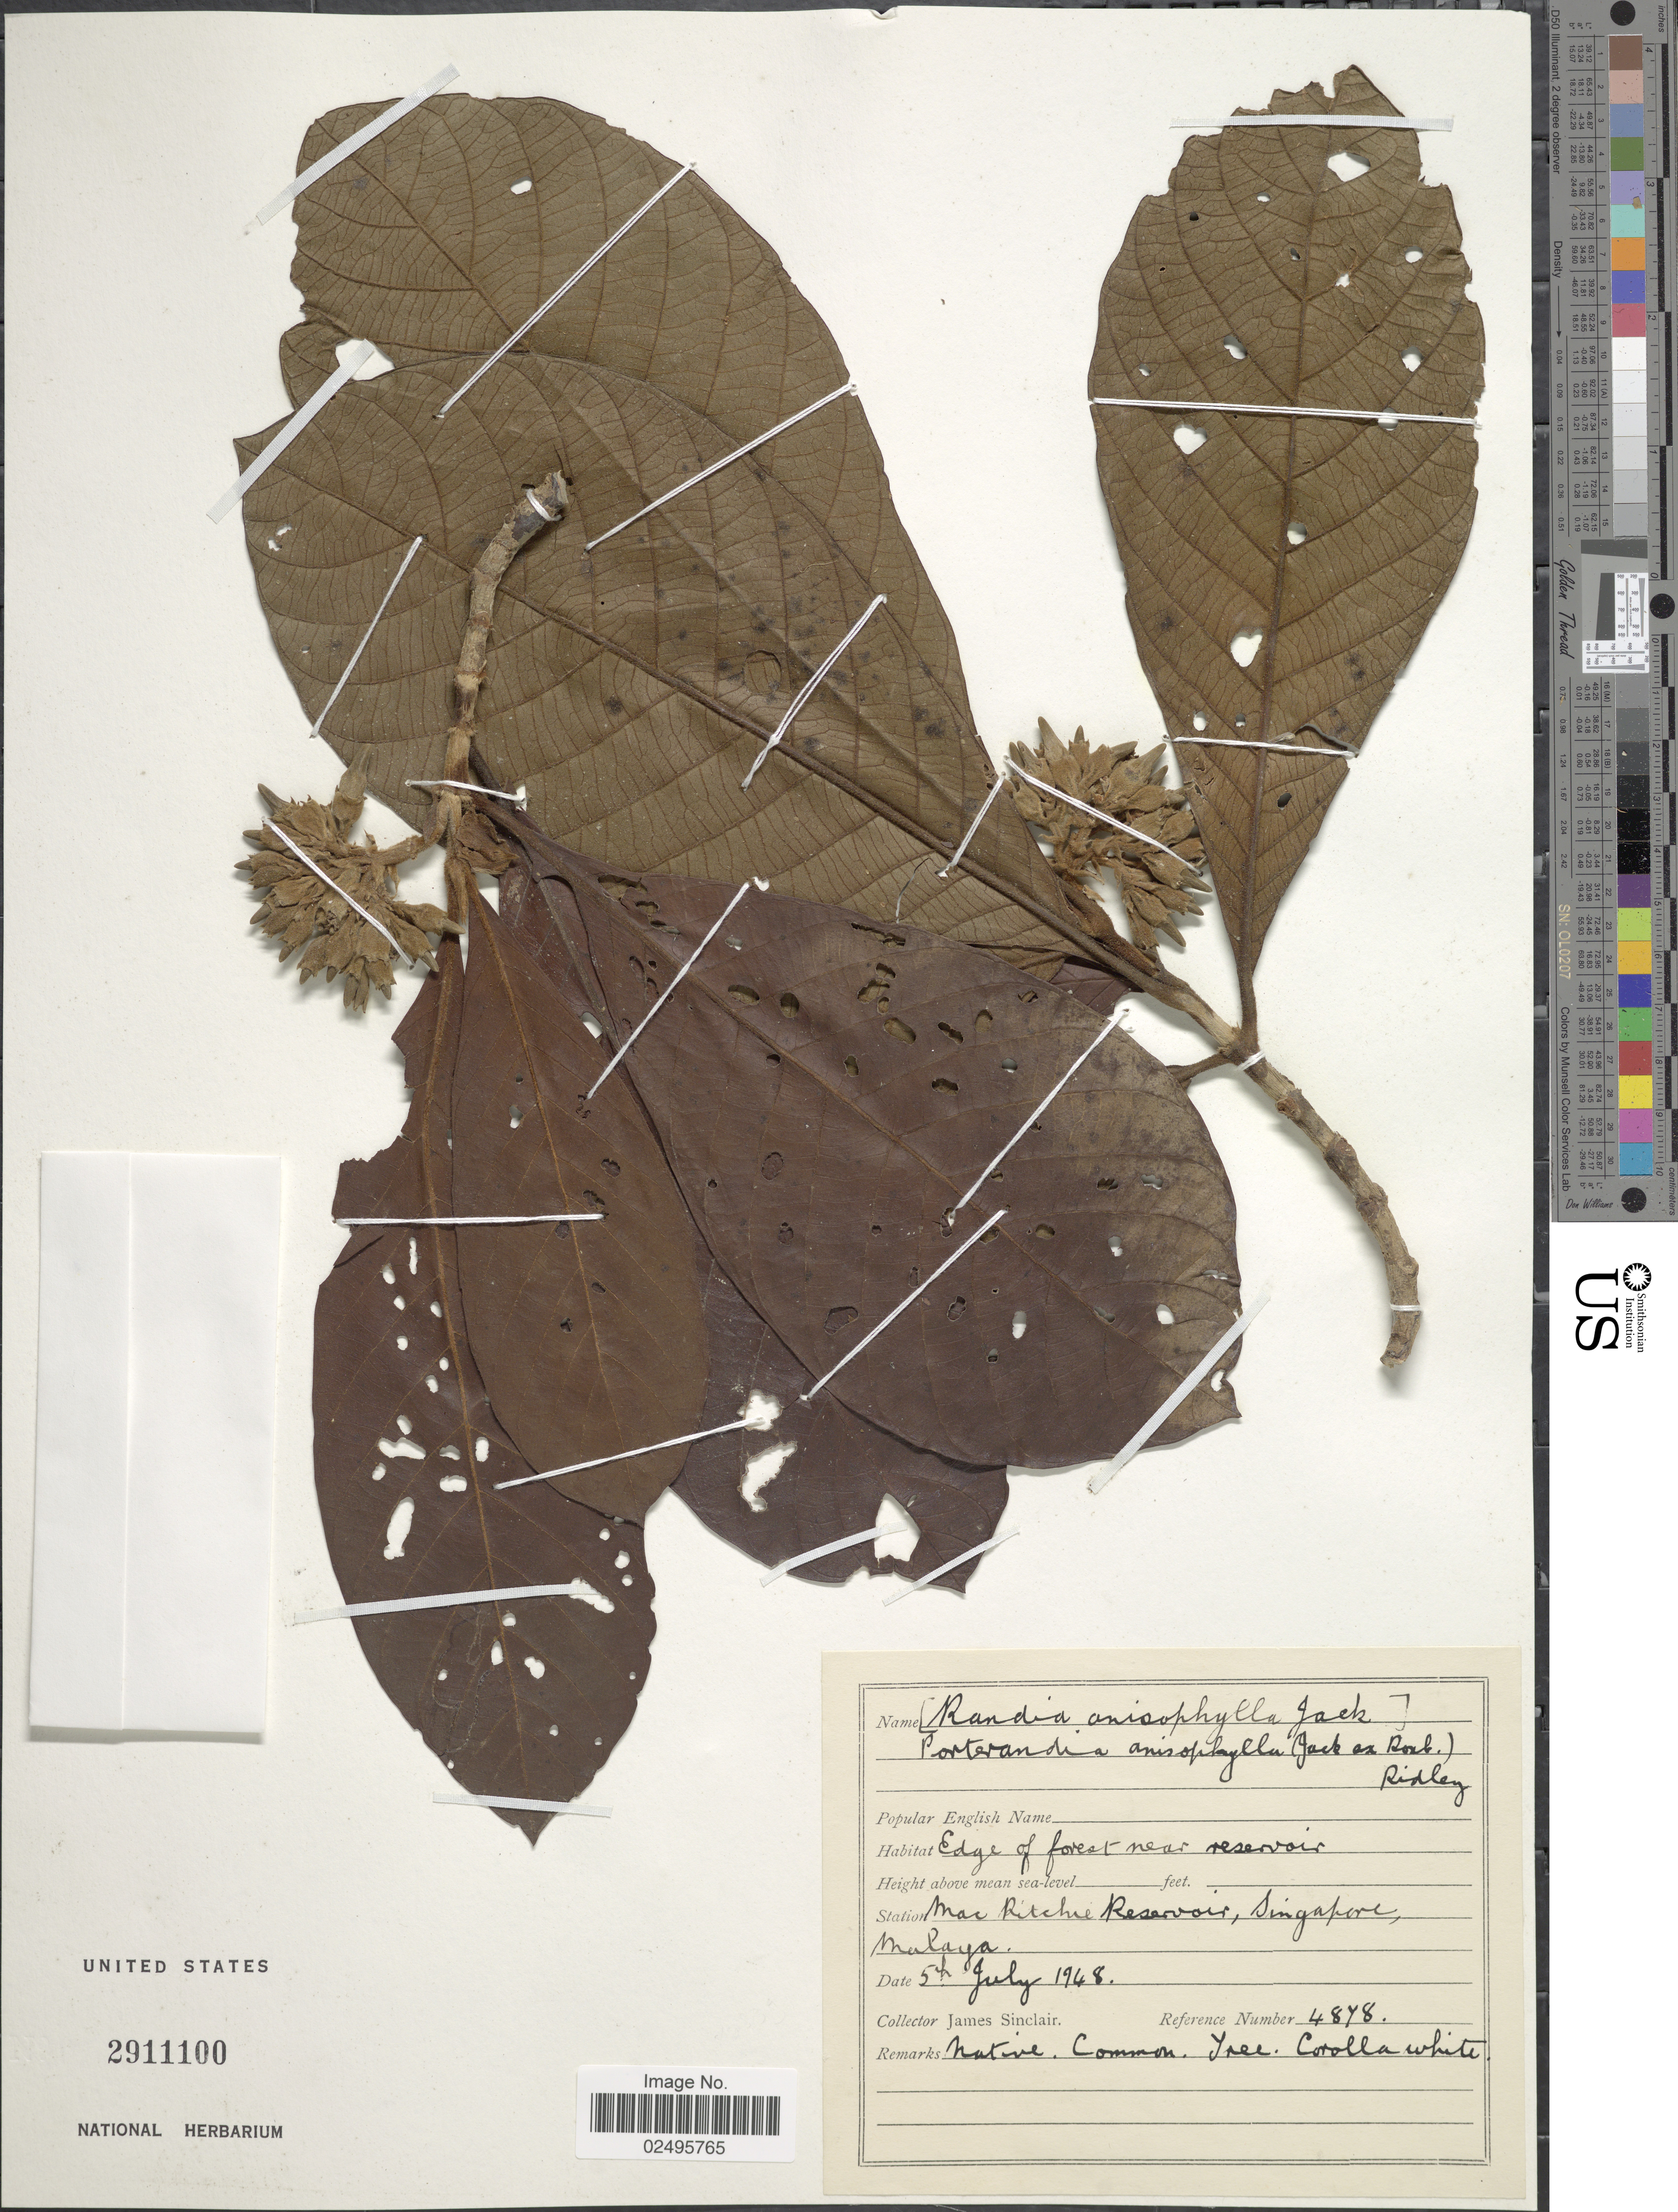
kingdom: Plantae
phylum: Tracheophyta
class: Magnoliopsida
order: Gentianales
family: Rubiaceae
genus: Porterandia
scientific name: Porterandia anisophylla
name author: (Jack ex Roxb.) Ridl.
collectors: J. Sinclair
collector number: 4878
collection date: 1948-07-05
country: Singapore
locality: Mac Ritchie Reservoir, Malaya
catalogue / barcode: US 2911100